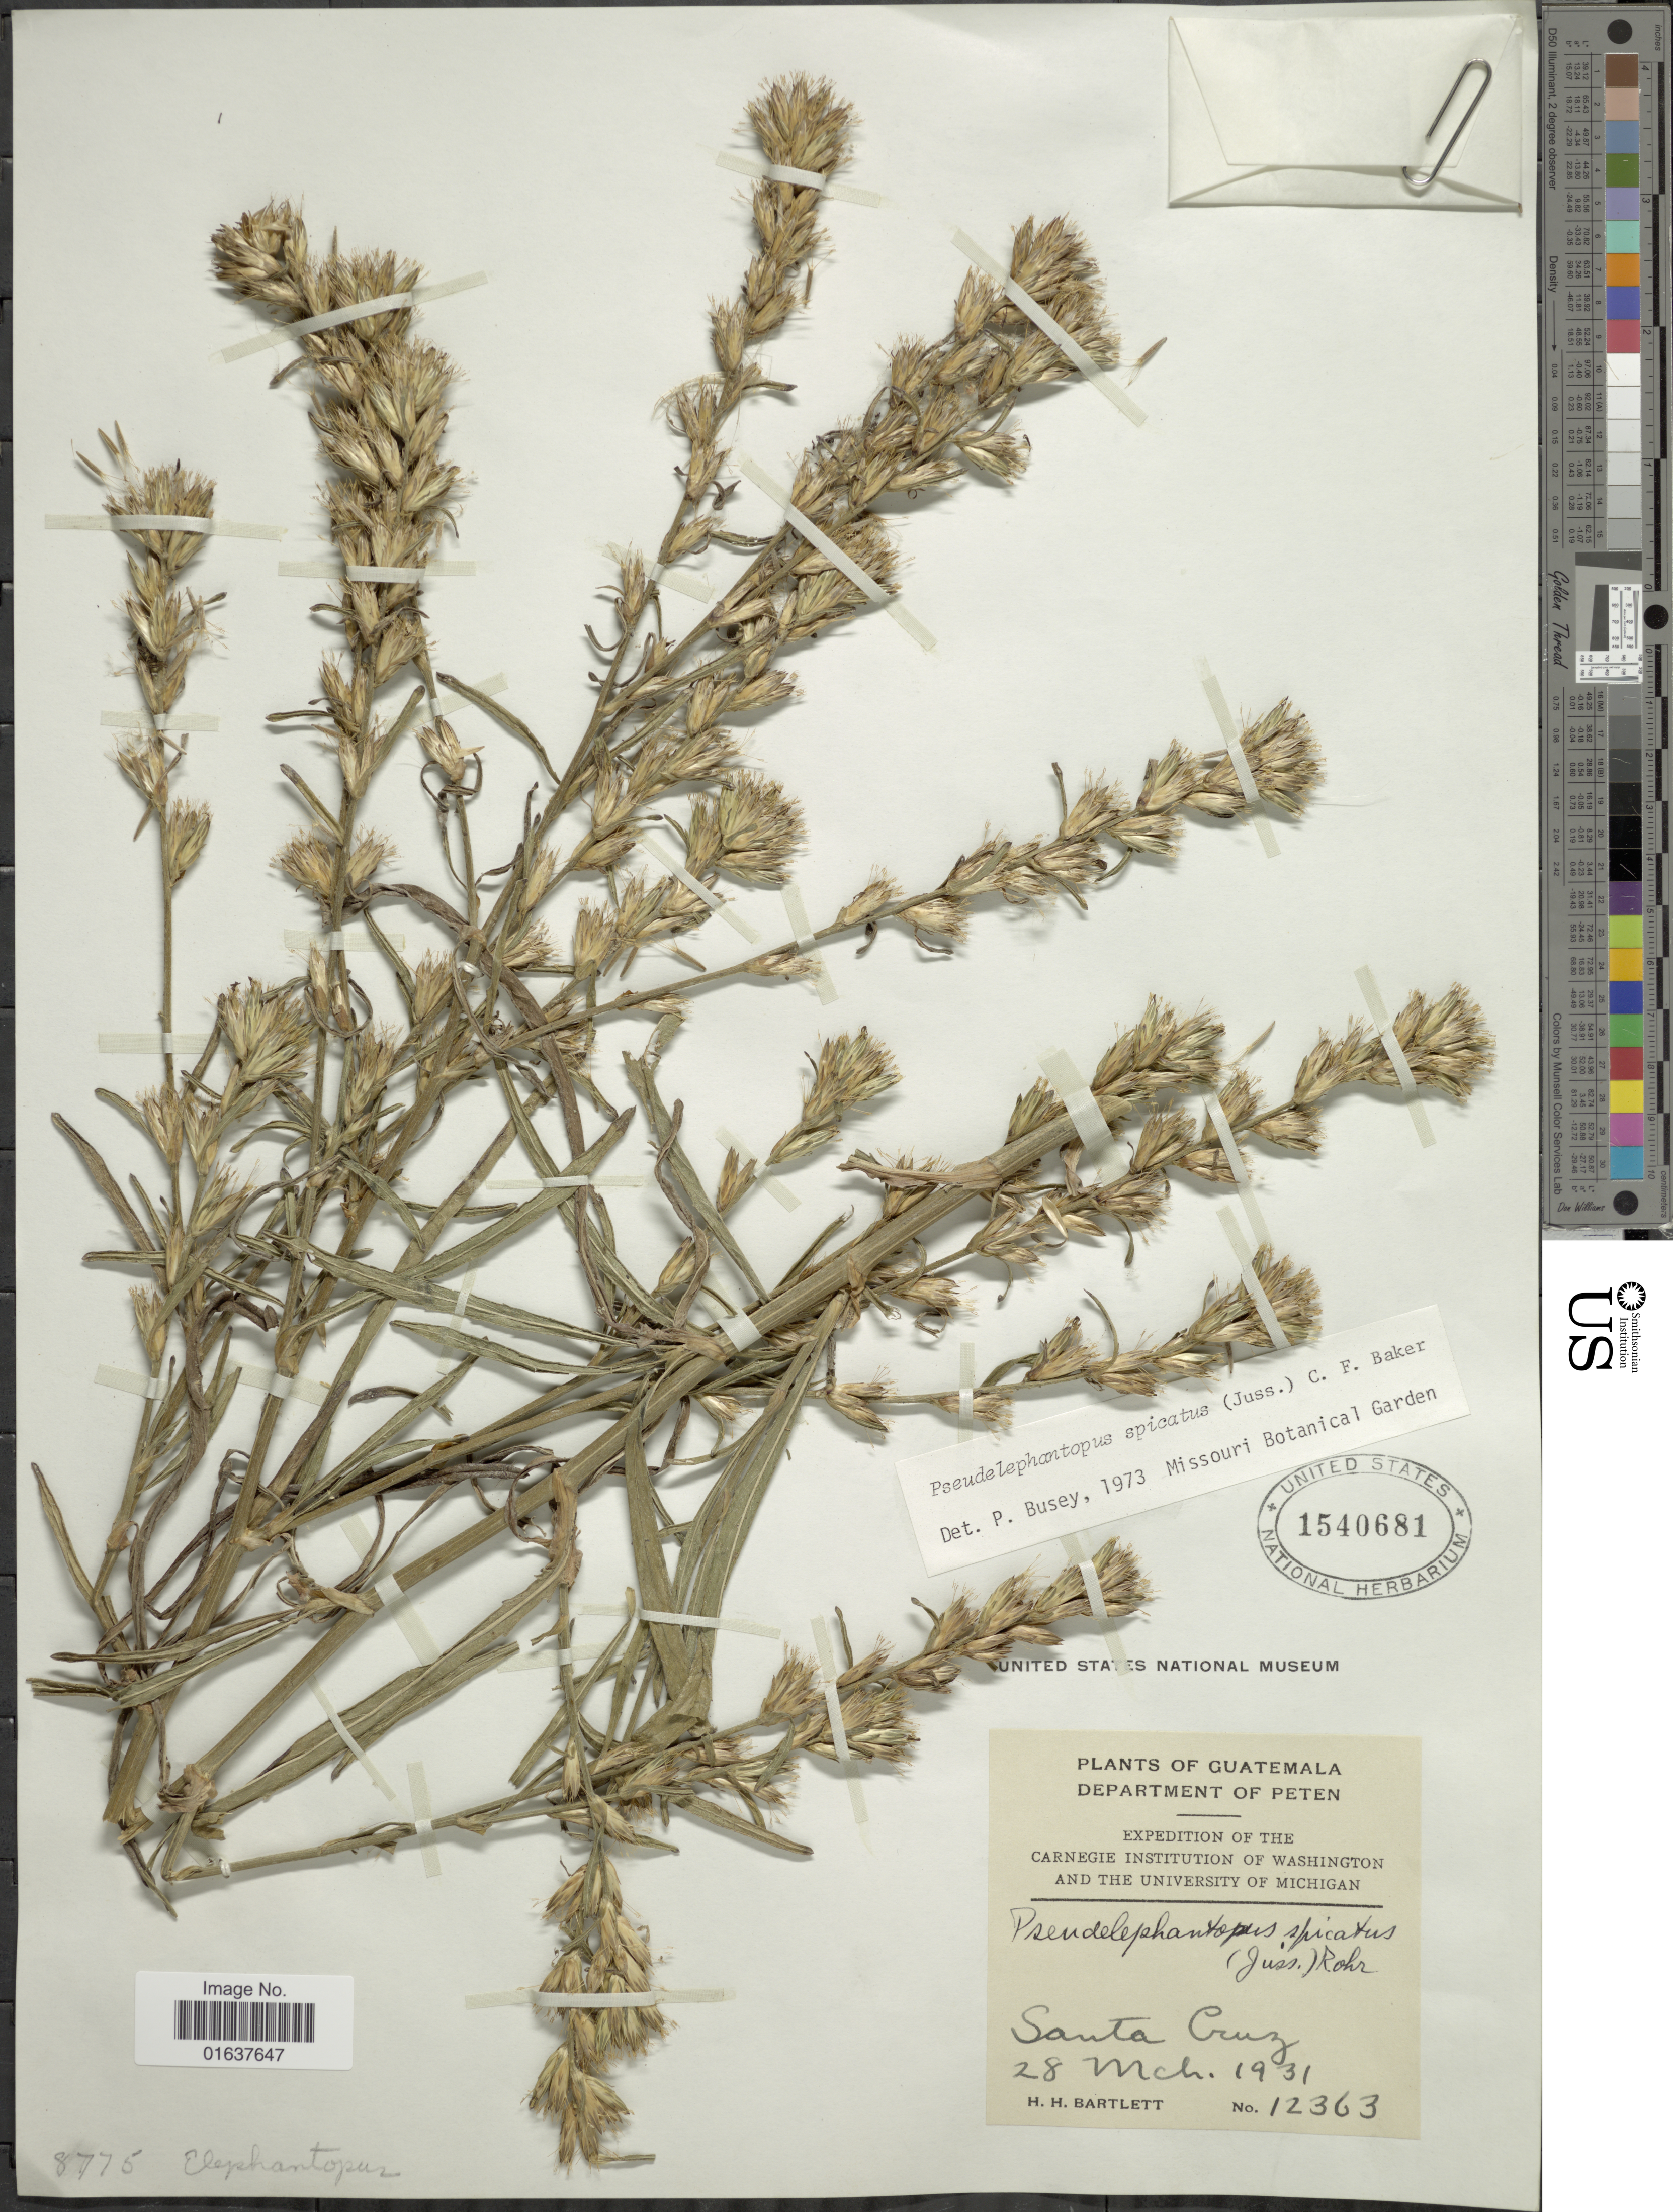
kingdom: Plantae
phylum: Tracheophyta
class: Magnoliopsida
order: Asterales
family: Asteraceae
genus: Pseudelephantopus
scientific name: Pseudelephantopus spicatus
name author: (Juss. ex Aubl.) C.F. Baker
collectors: H. H. Bartlett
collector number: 12363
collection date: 1931-03-28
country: Guatemala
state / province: El Petén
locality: Department of Peten. Santa Cruz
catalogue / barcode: US 1540681